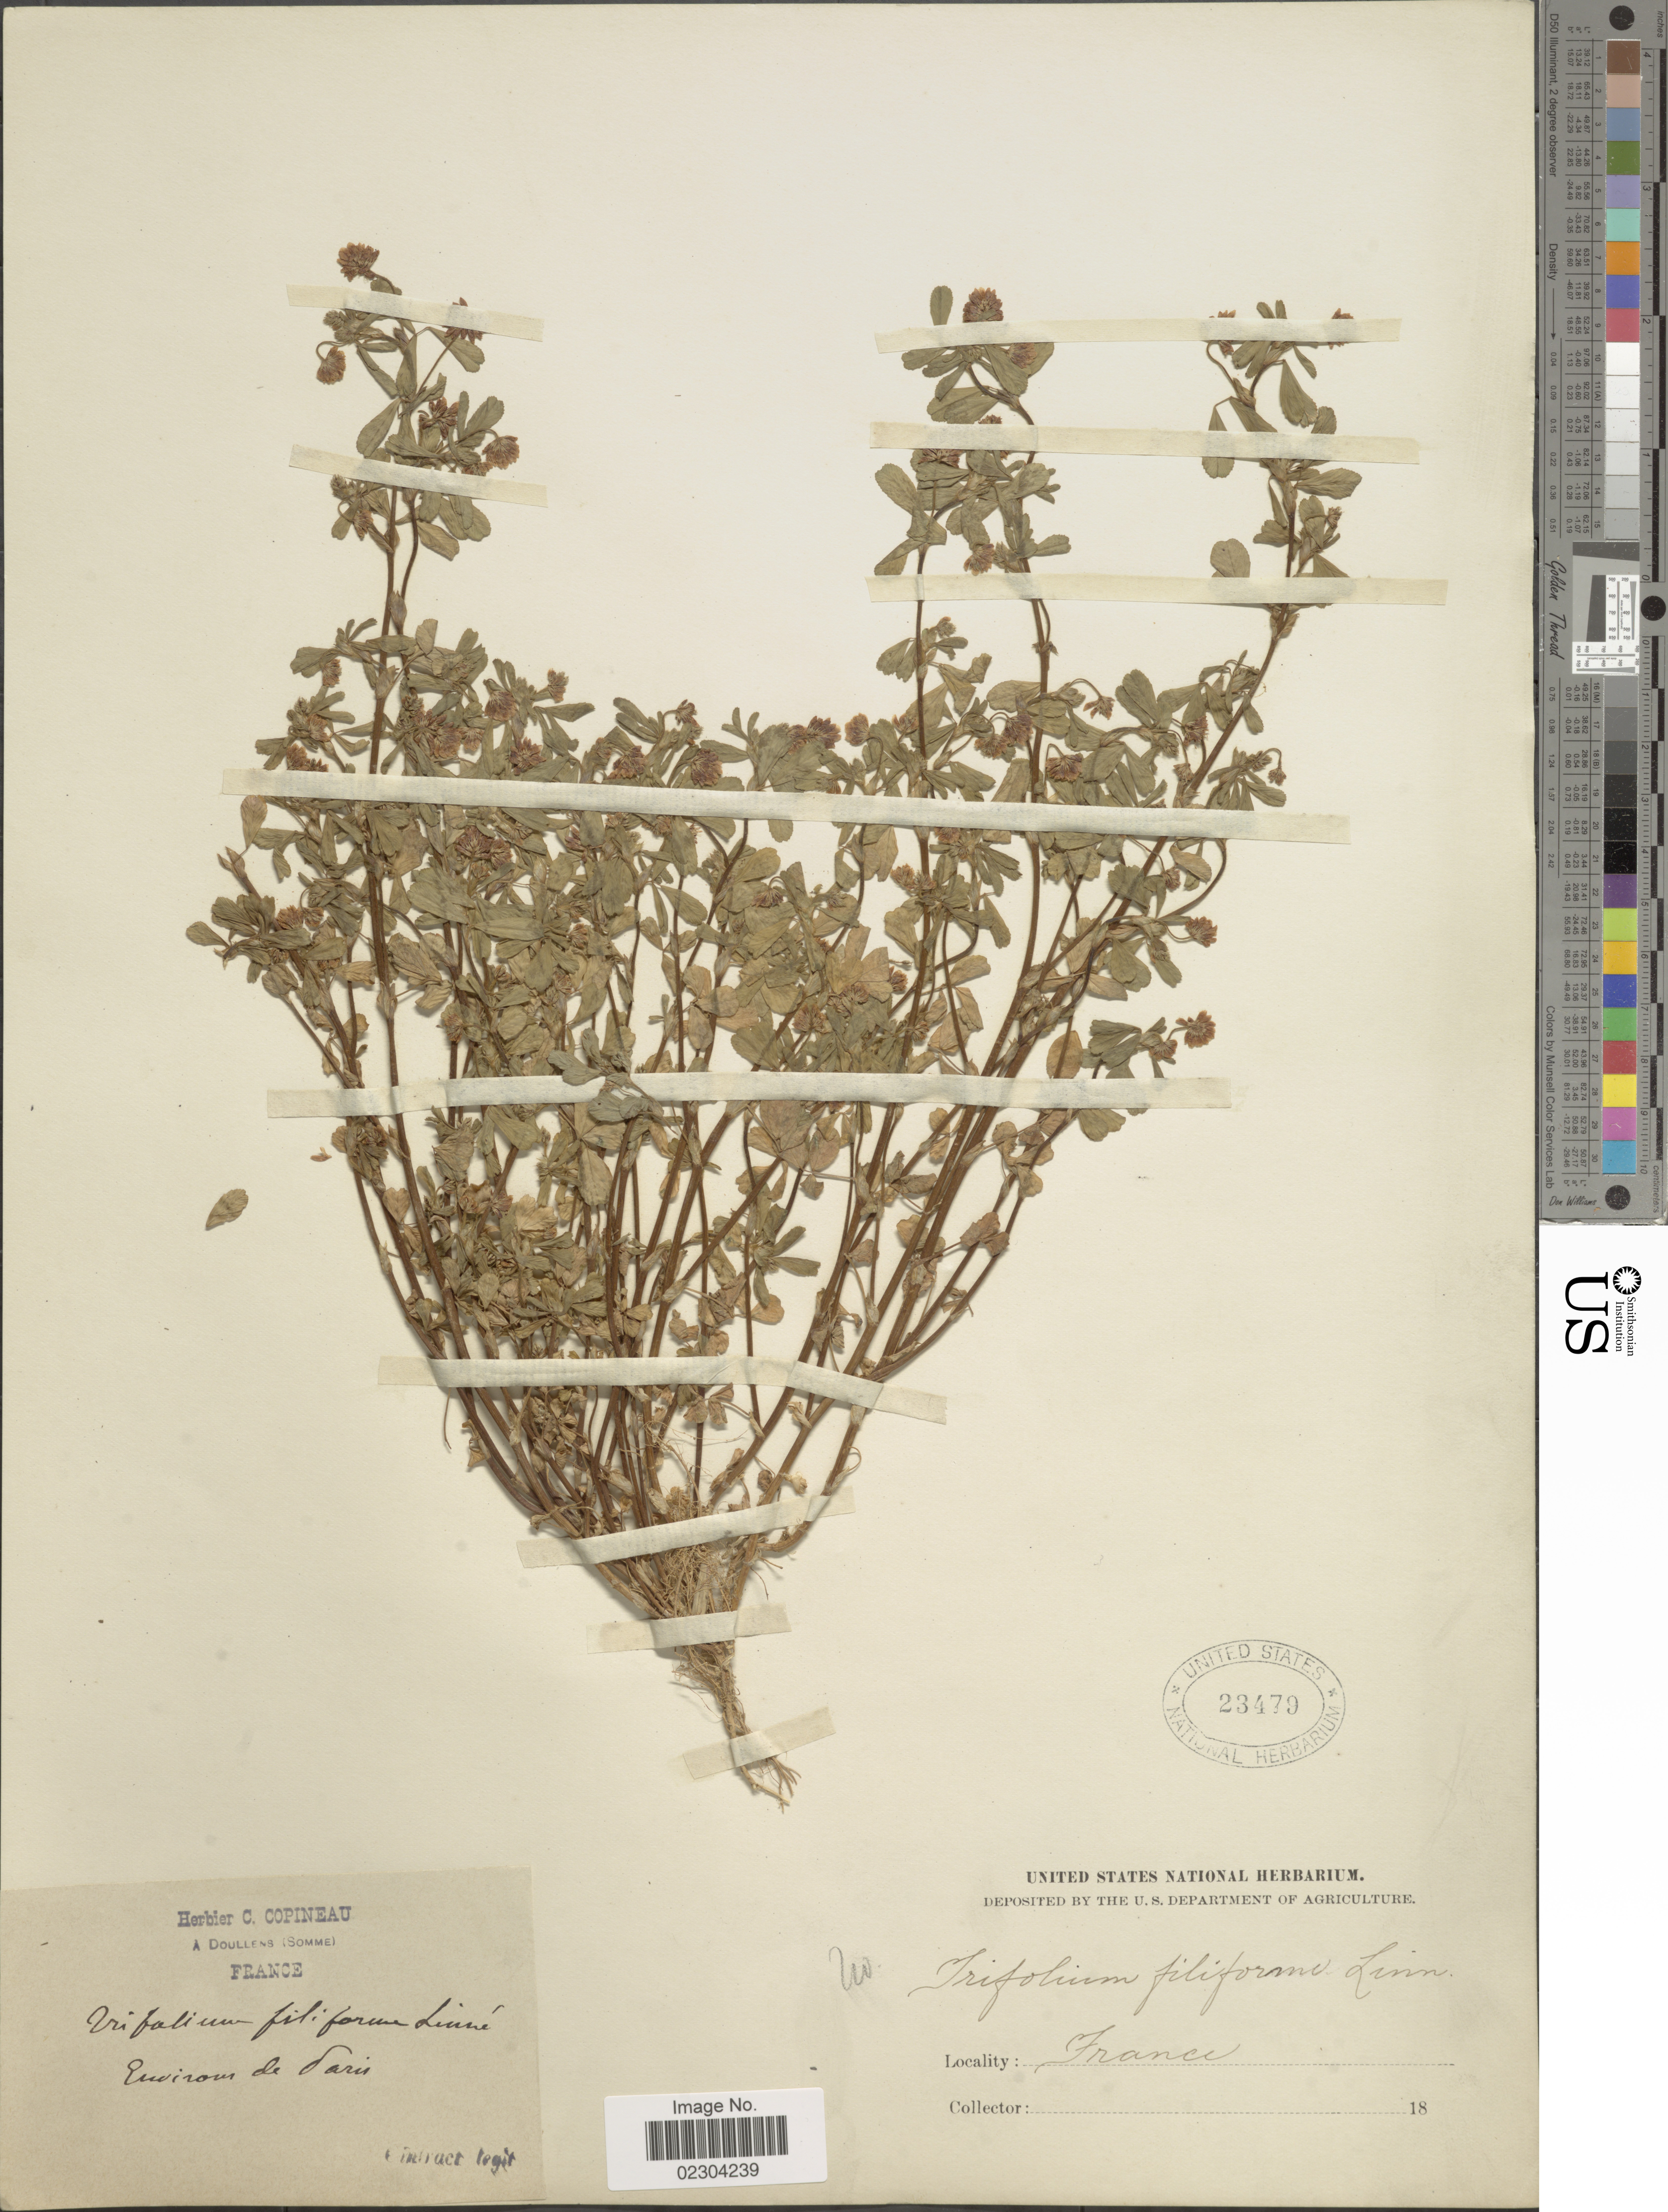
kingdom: Plantae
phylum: Tracheophyta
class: Magnoliopsida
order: Fabales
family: Fabaceae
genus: Trifolium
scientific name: Trifolium minus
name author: Sm.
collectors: ex herb. C. Copineau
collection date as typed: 18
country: France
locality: Environs de Paris [Vicinity of Paris]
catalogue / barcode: US 23479